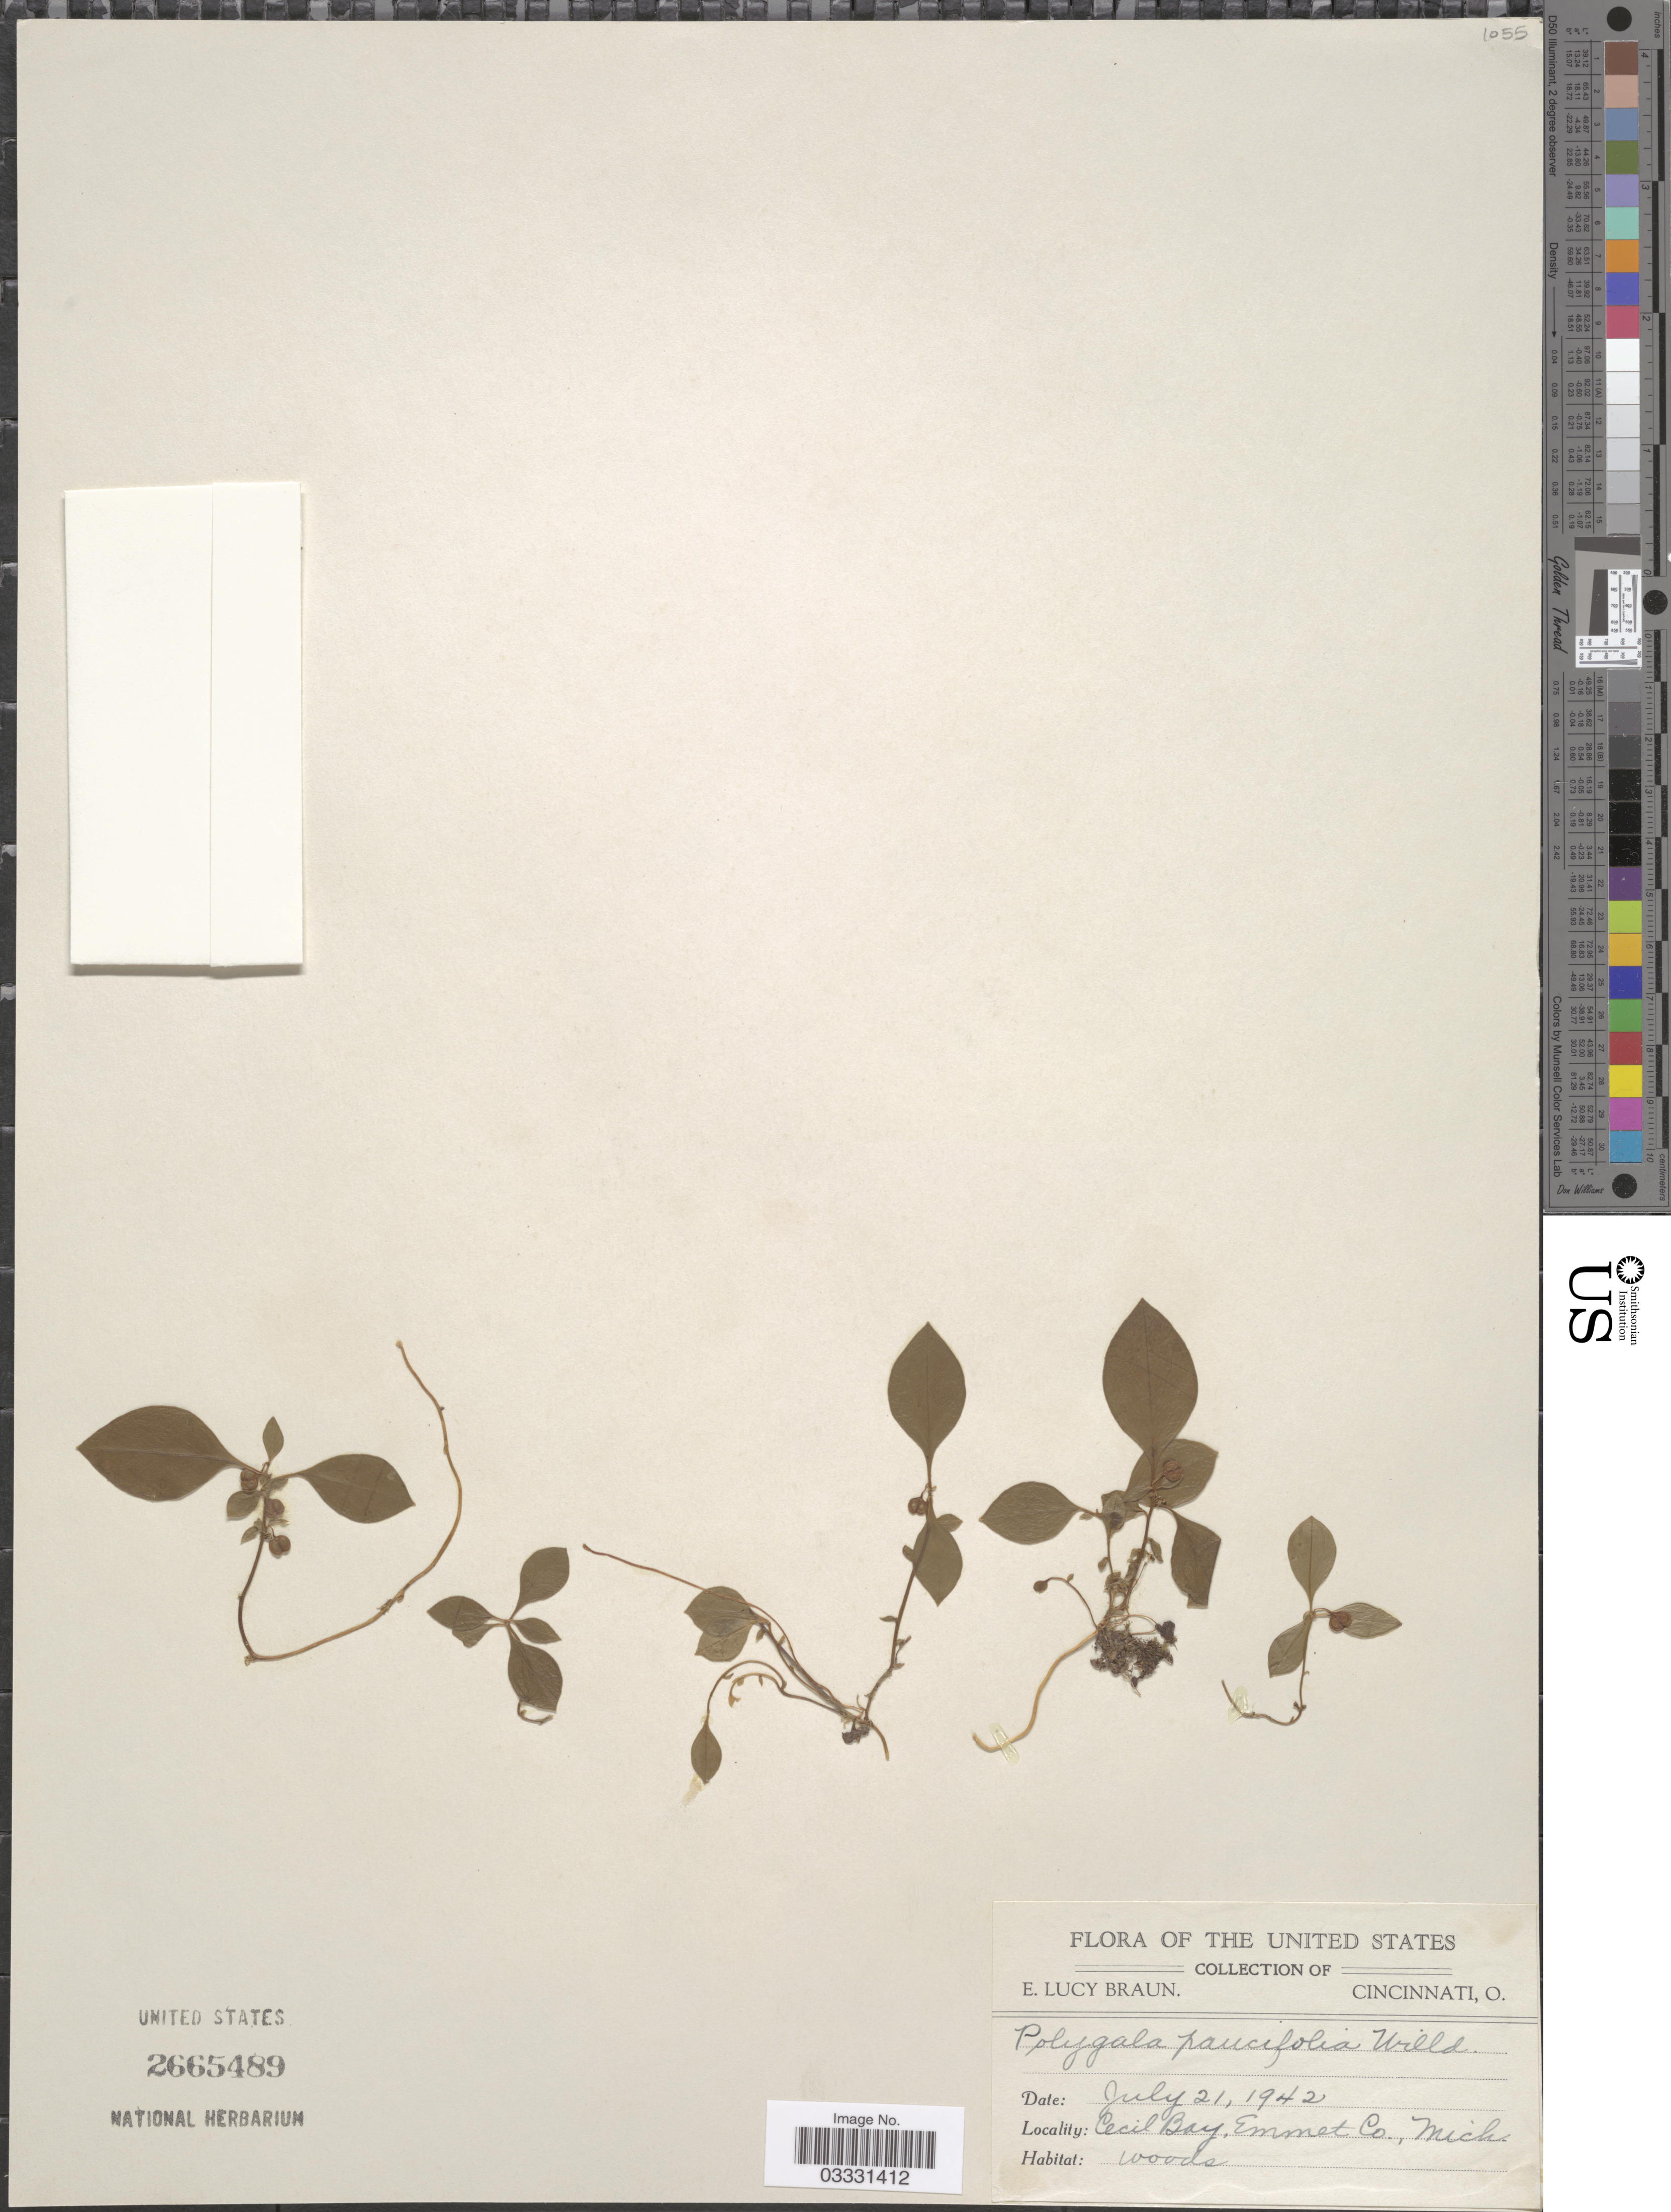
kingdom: Plantae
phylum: Tracheophyta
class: Magnoliopsida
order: Fabales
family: Polygalaceae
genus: Polygaloides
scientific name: Polygaloides paucifolia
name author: (Willd.) J.R. Abbott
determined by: Strong, Mark T., (BOT), Smithsonian Institution - National Museum of Natural History (UNITED STATES)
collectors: E. L. Braun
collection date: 1942-07-21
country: United States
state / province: Michigan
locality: Cecil Bay, Emmet Co.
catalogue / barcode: US 2665489